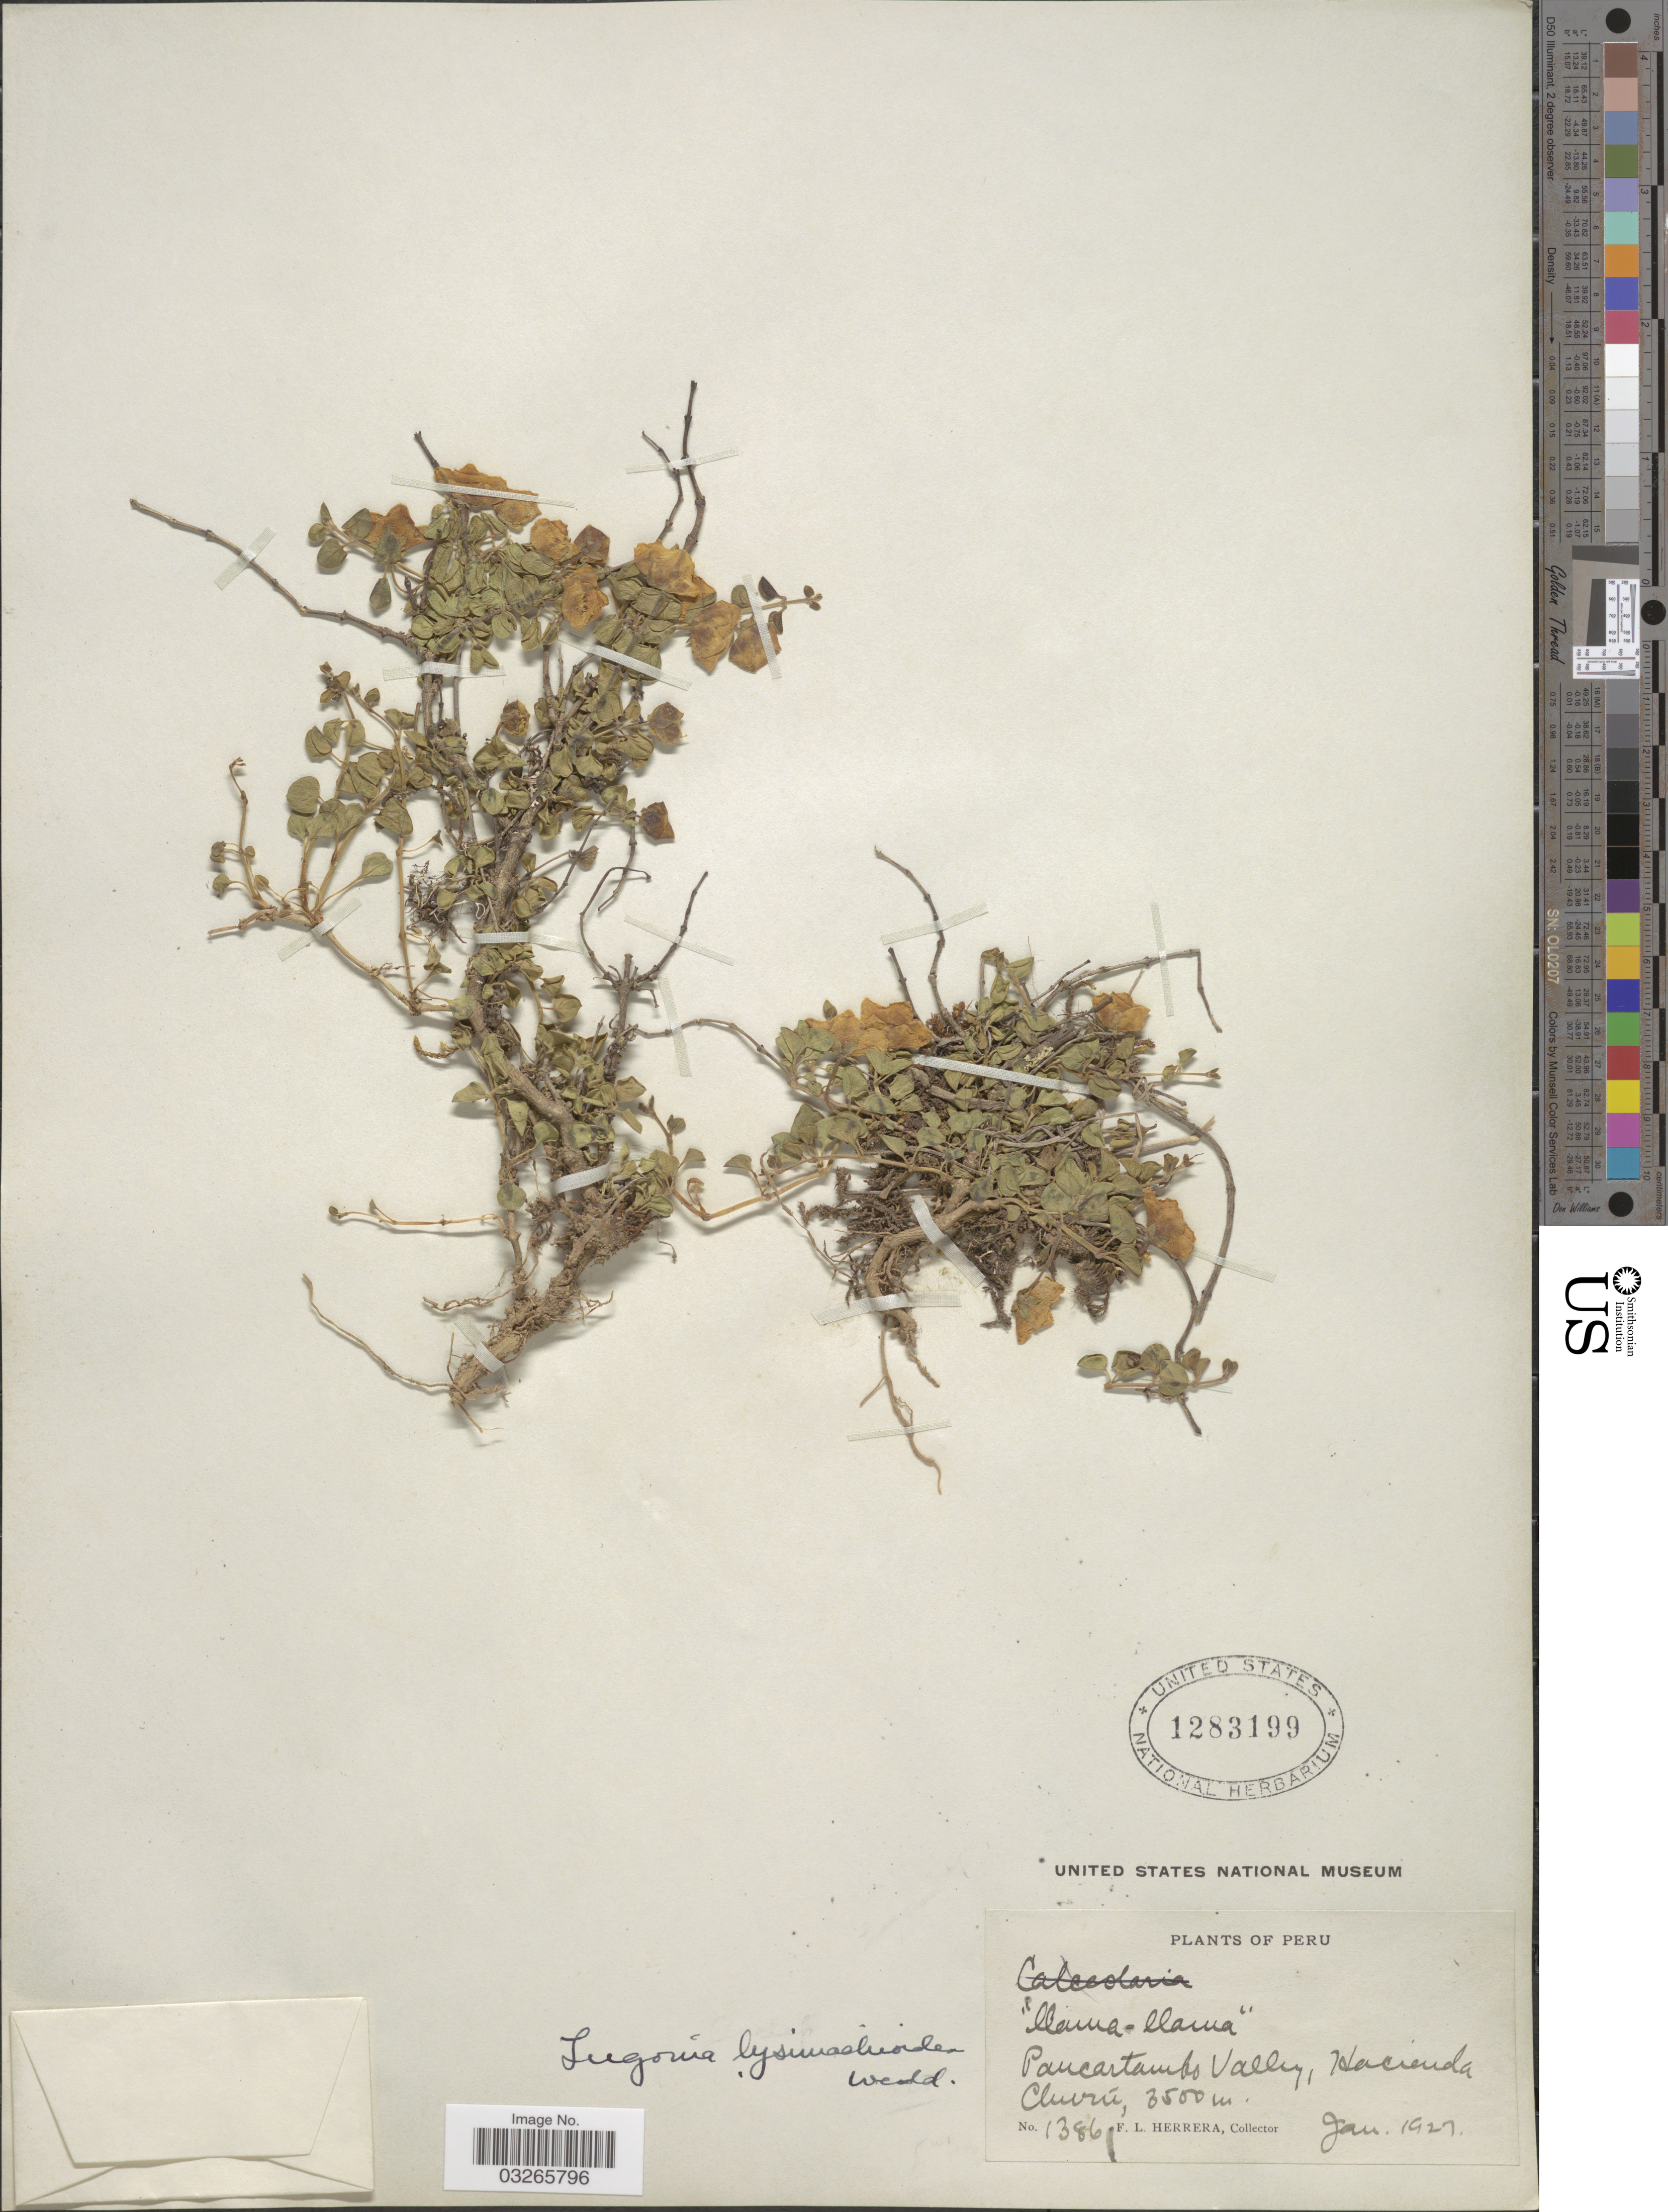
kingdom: Plantae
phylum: Tracheophyta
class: Magnoliopsida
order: Gentianales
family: Apocynaceae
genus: Sarcostemma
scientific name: Sarcostemma lysimachioides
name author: (Wedd.) R.W. Holm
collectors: F. L. Herrera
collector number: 1386 i*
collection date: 1927-01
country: Peru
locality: Paucartambo Valley, Hacienda Churú.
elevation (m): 3500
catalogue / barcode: US 1283199